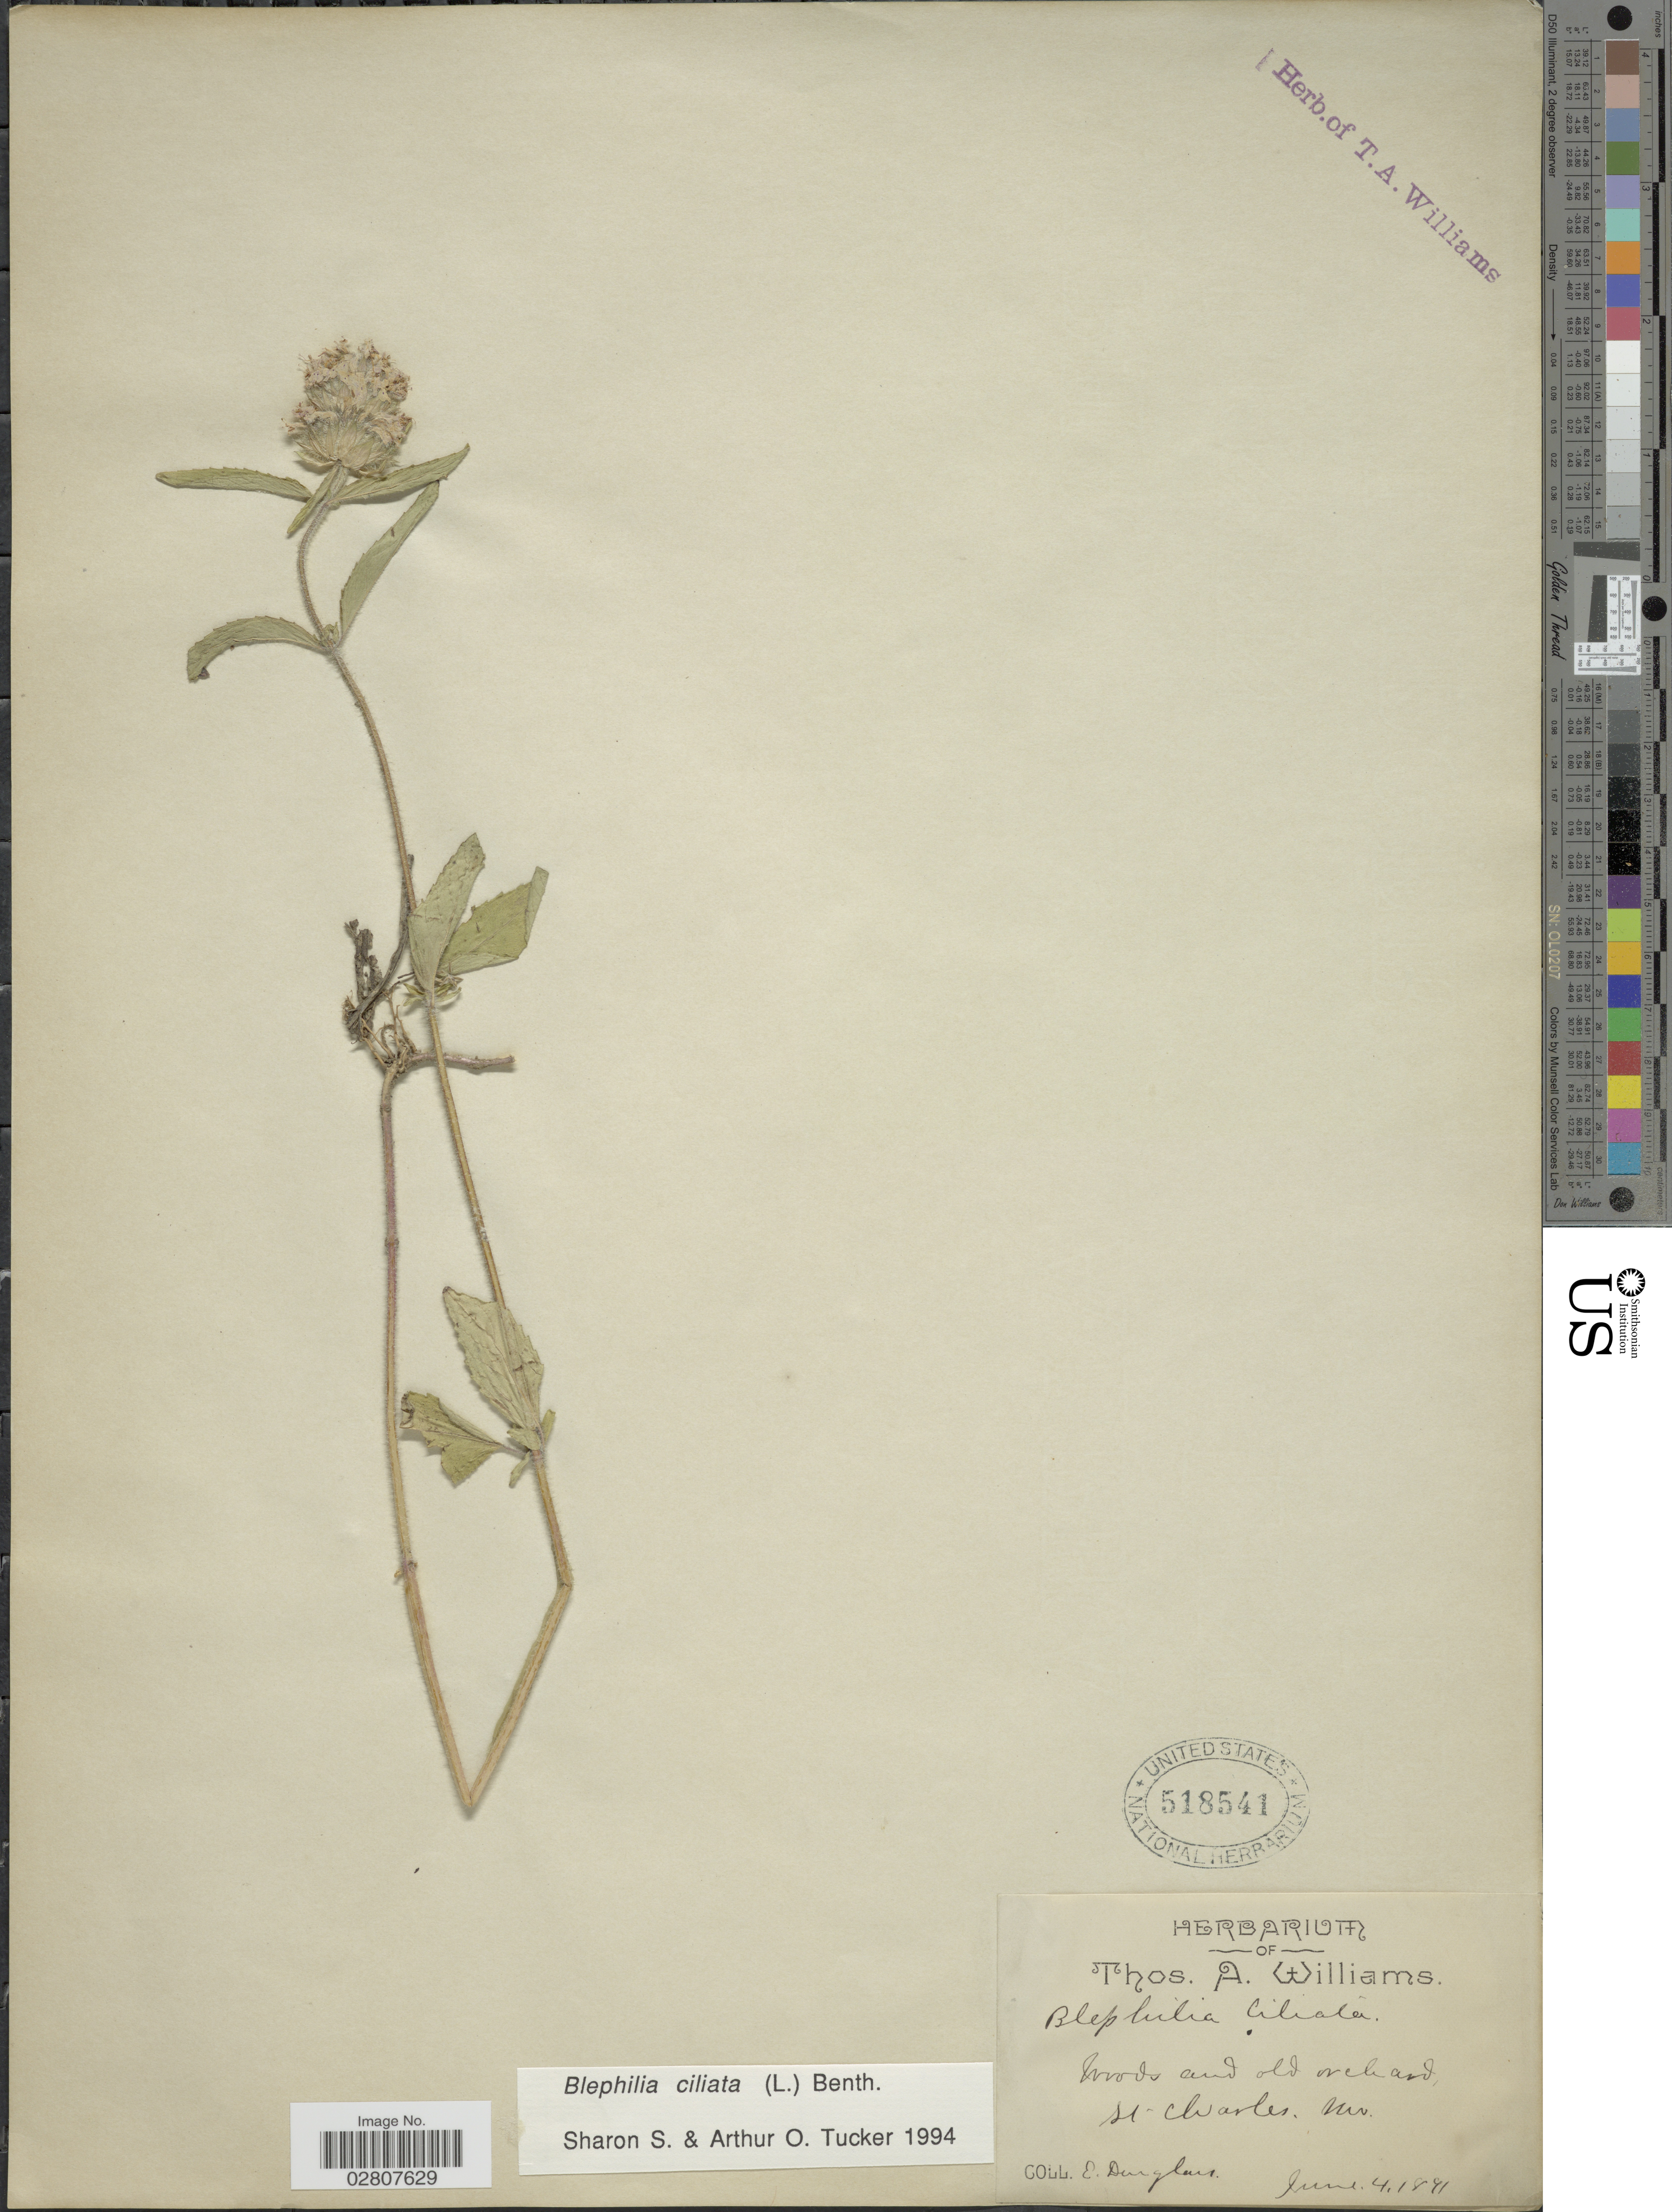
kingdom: Plantae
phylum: Tracheophyta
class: Magnoliopsida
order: Lamiales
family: Lamiaceae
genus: Blephilia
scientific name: Blephilia ciliata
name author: (L.) Raf. ex Benth.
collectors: E. Douglass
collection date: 1891-06-04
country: United States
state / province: Missouri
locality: St. Charles.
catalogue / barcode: US 518541